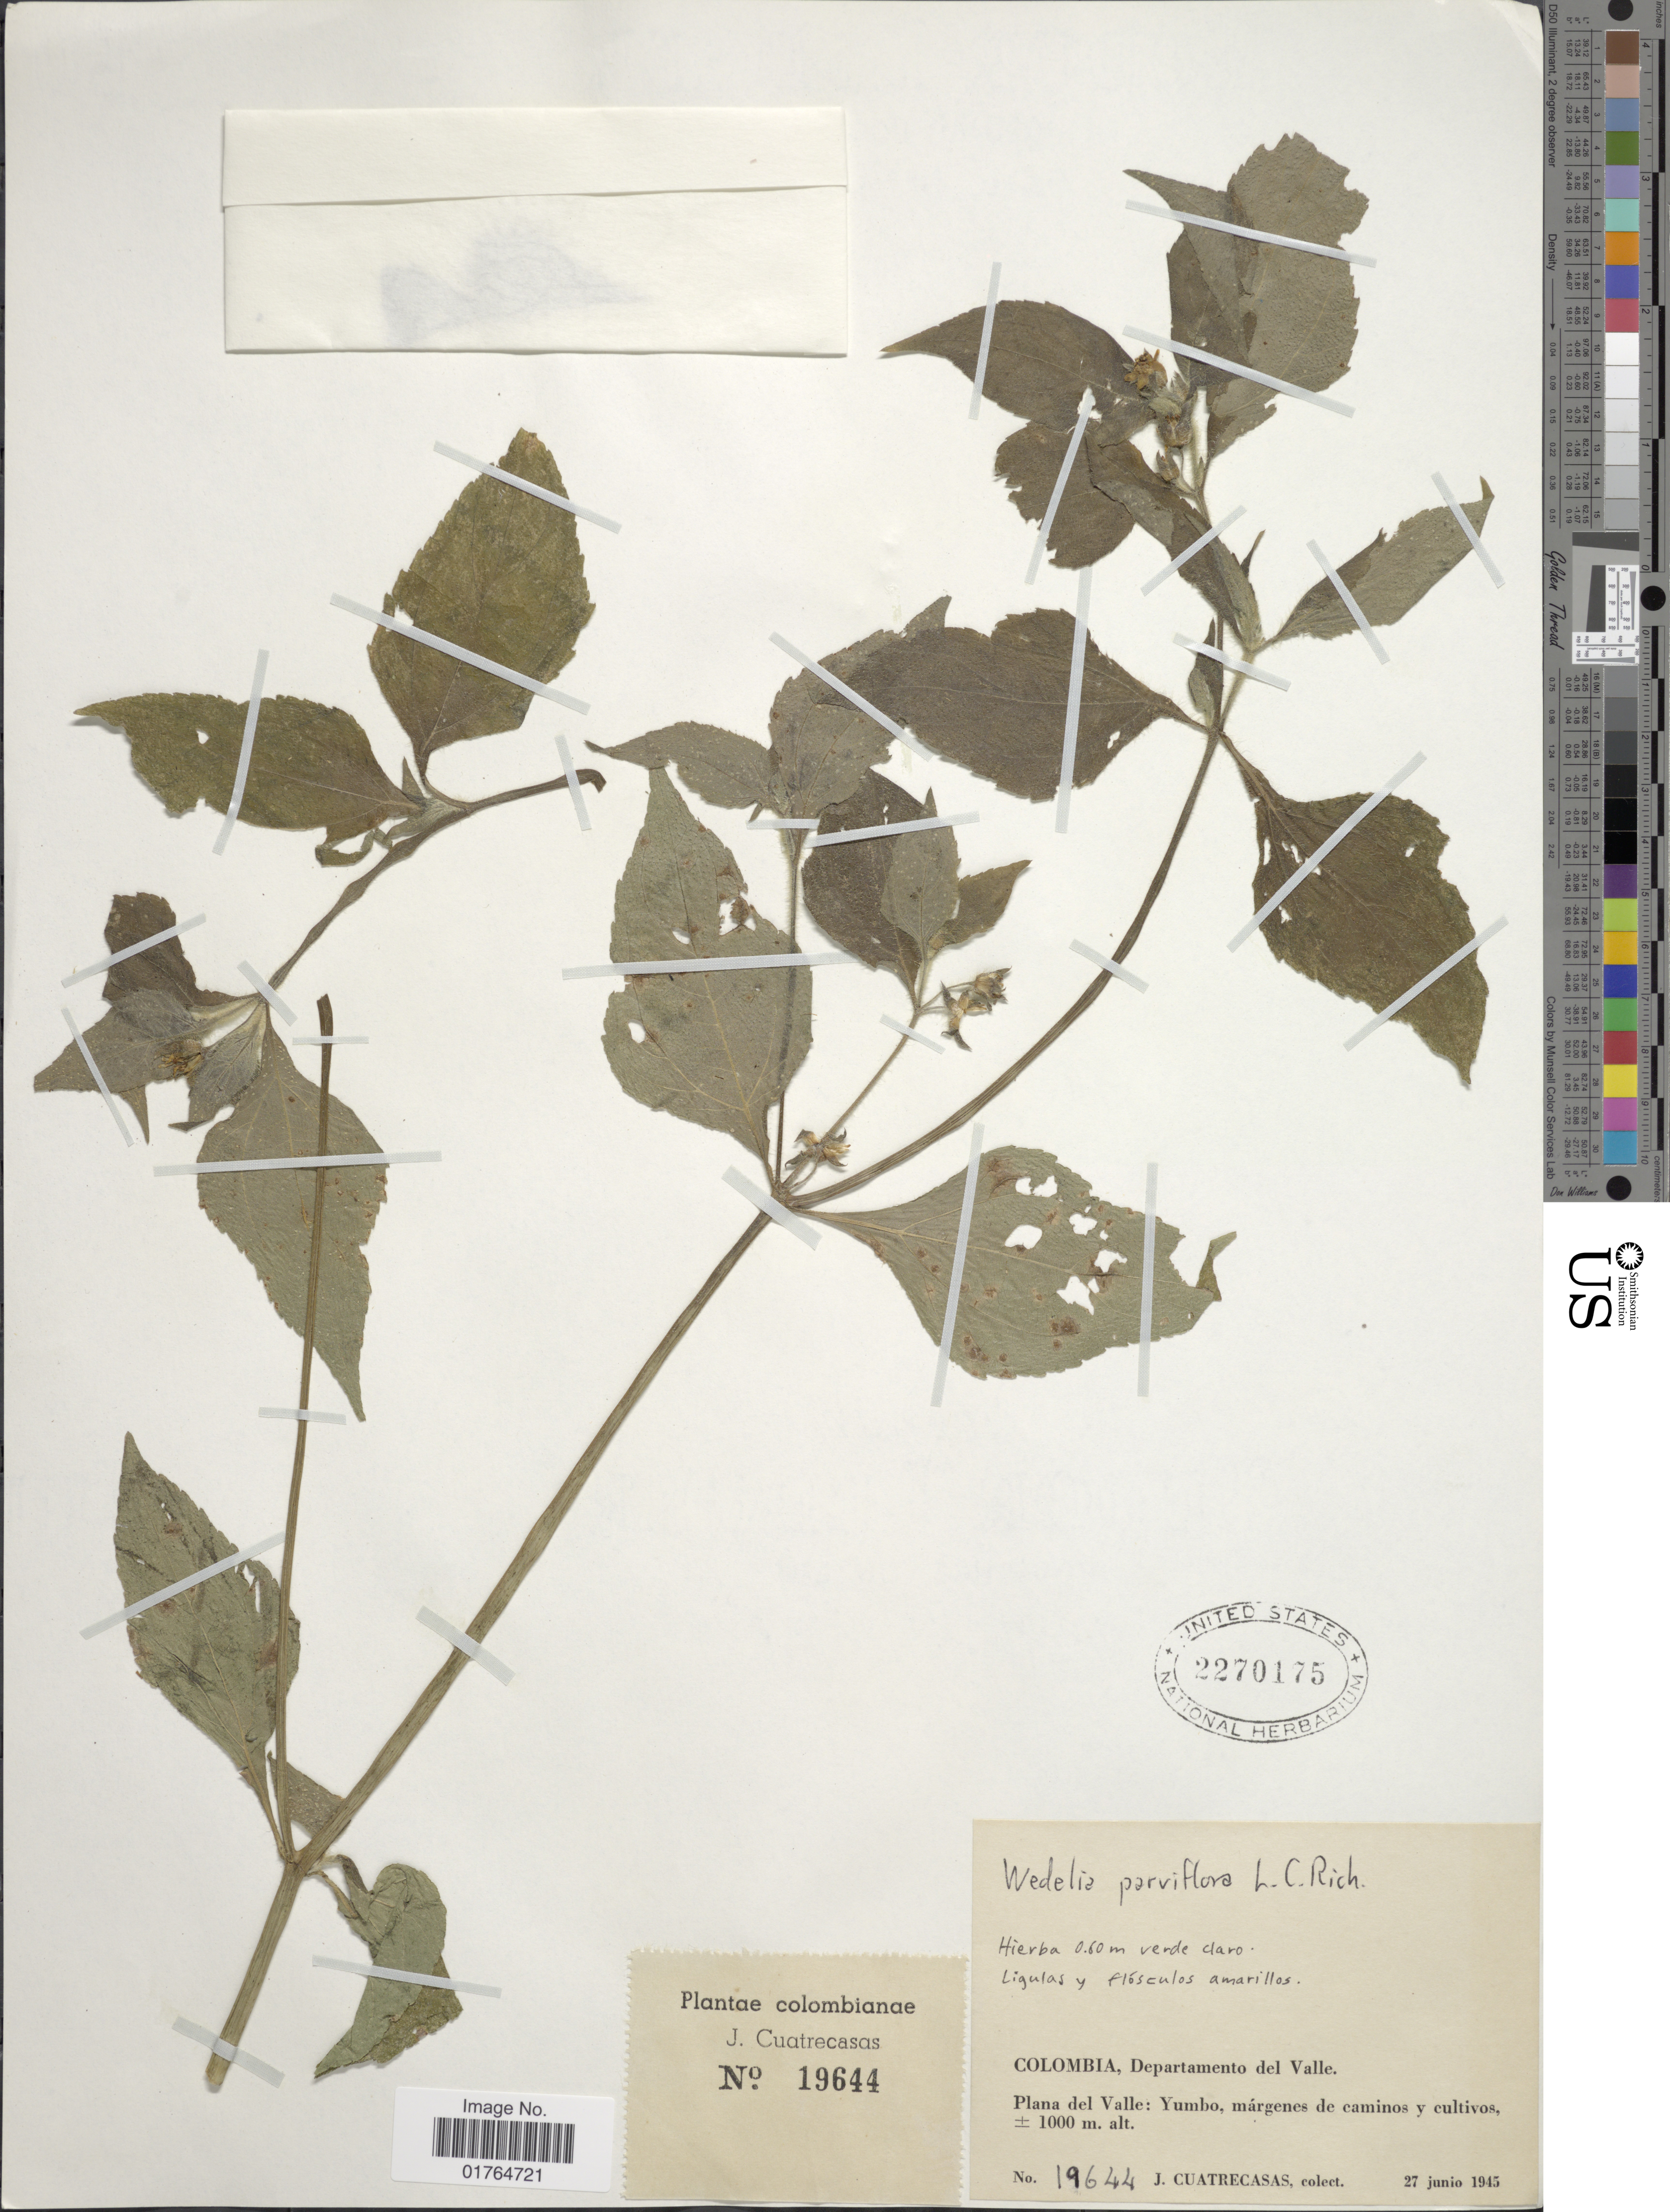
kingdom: Plantae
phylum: Tracheophyta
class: Magnoliopsida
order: Asterales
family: Asteraceae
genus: Wedelia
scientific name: Wedelia parviflora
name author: Rich.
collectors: J. Cuatrecasas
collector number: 19644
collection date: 1945-06-27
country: Colombia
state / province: Valle del Cauca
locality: Departamento del Valle, Plana del Valle, Yumbo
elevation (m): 1000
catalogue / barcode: US 2270175